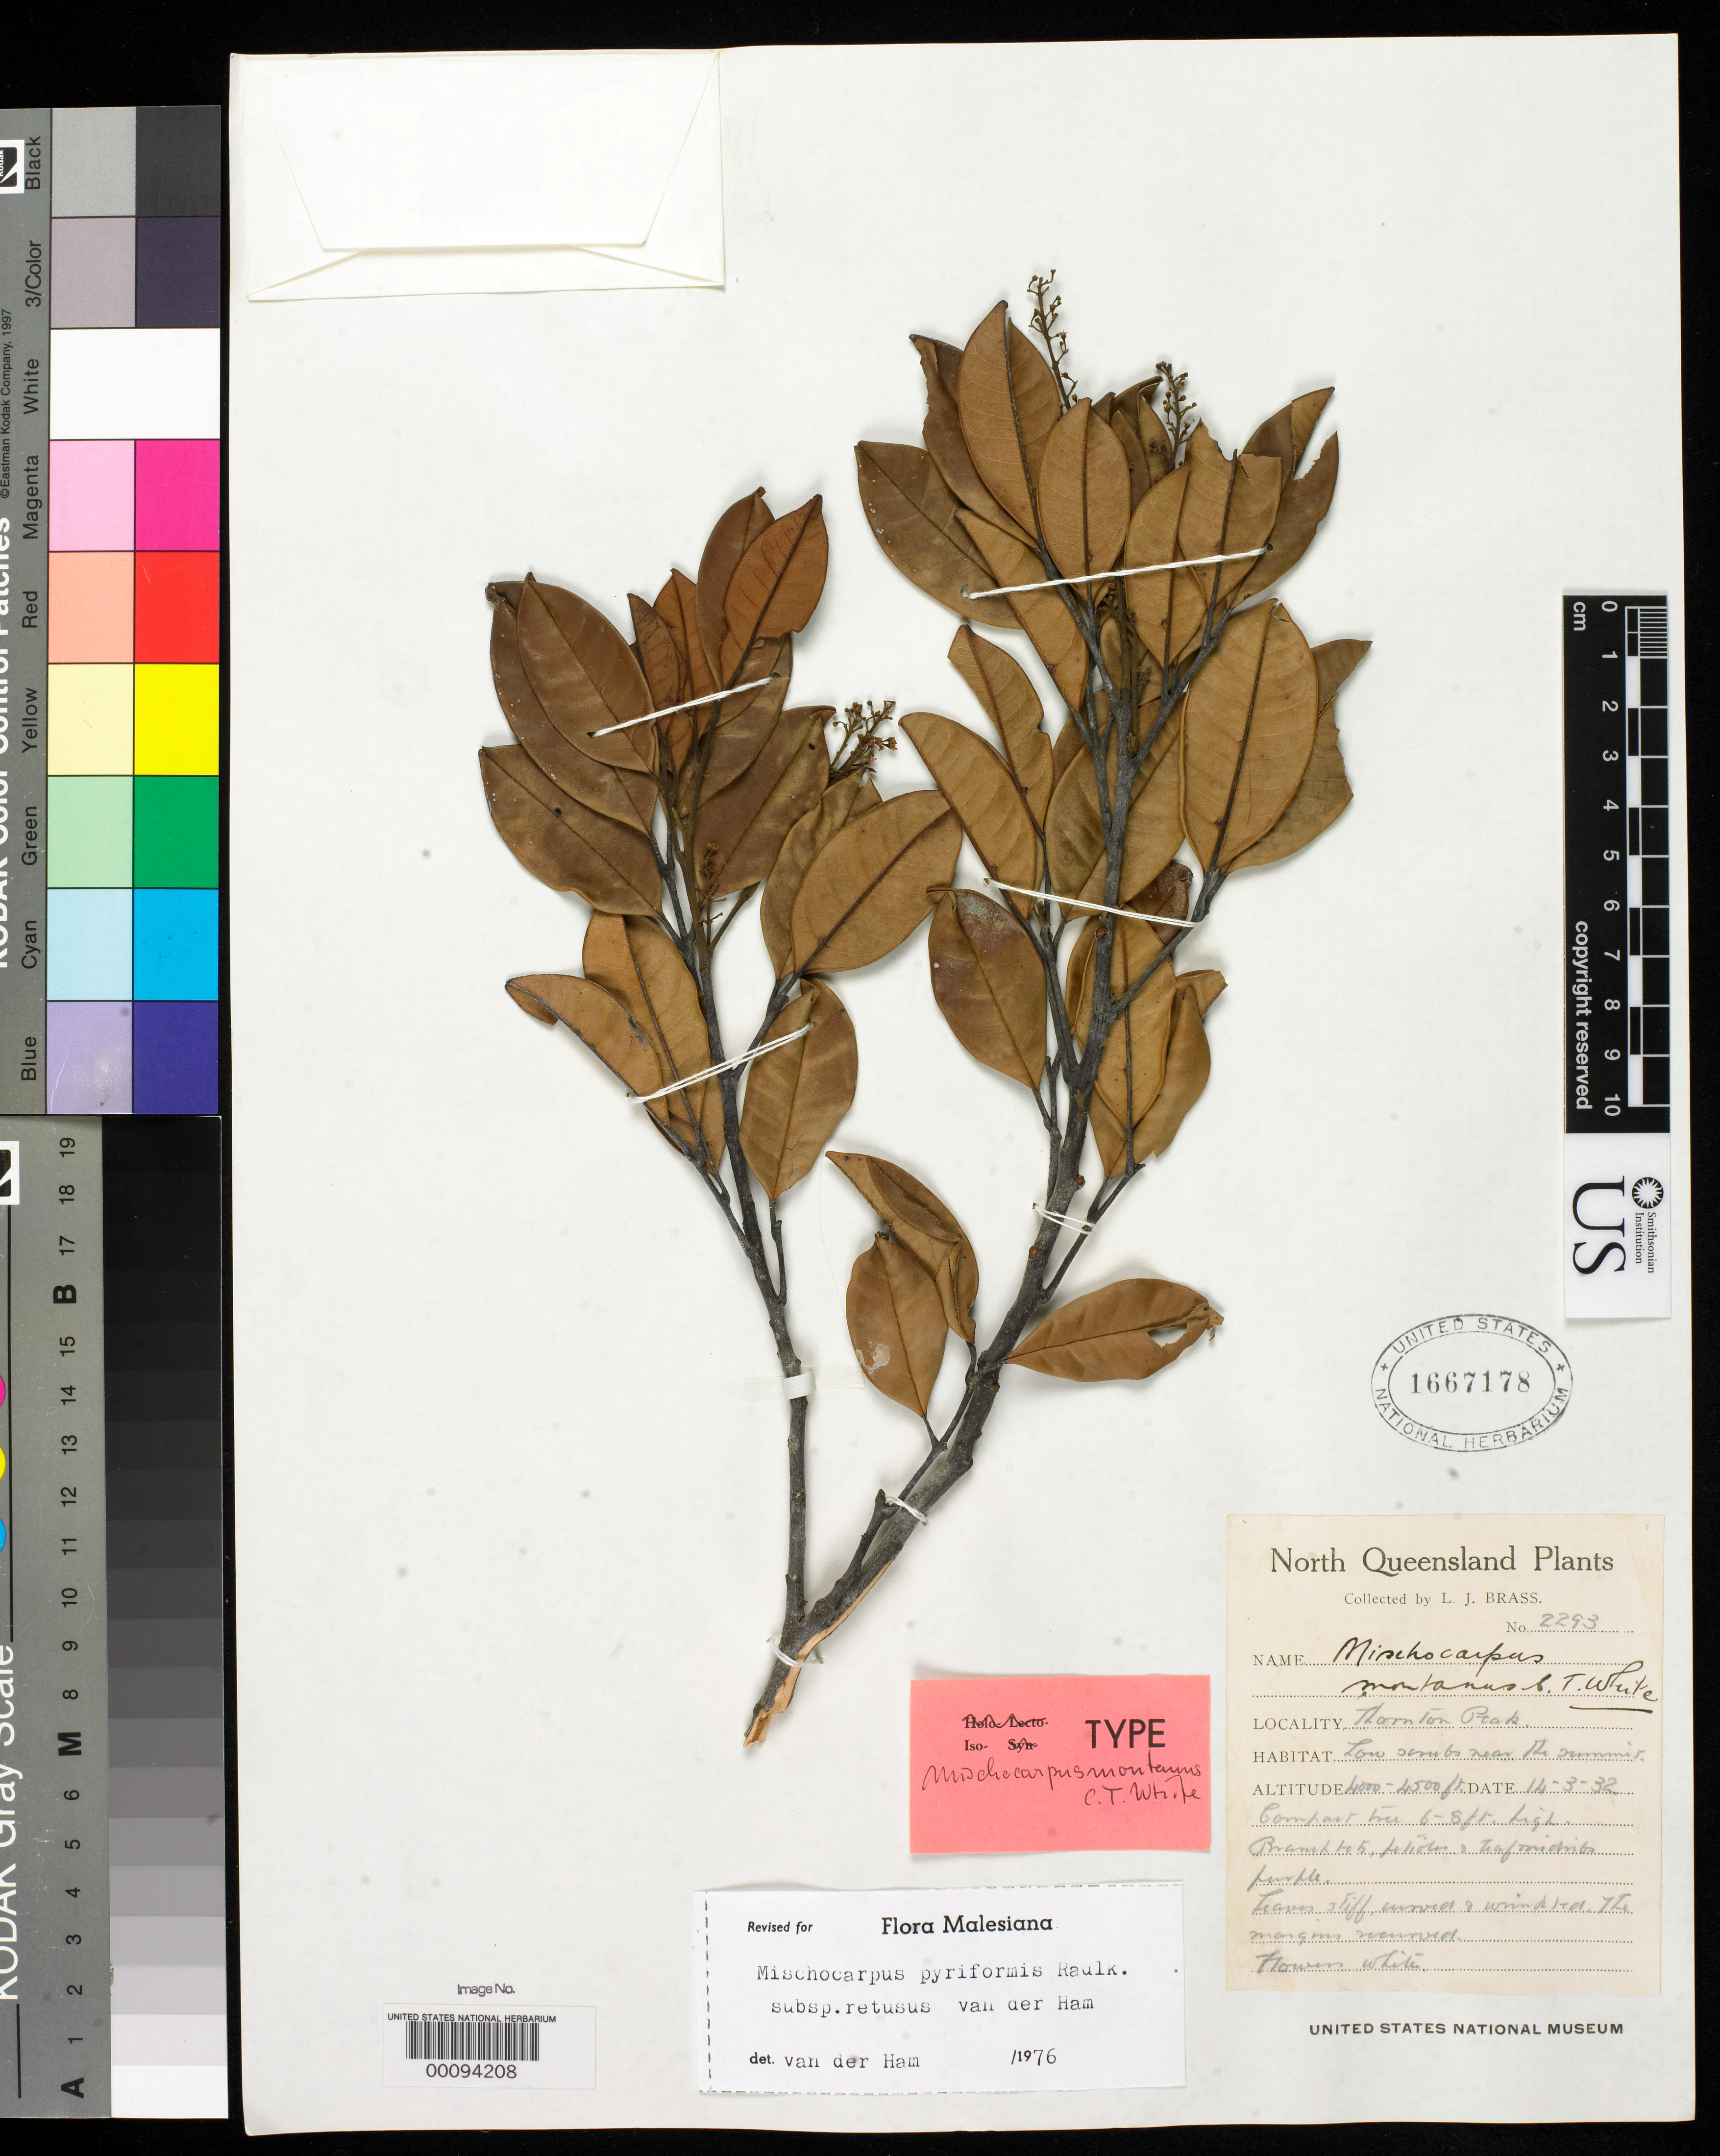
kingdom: Plantae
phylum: Tracheophyta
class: Magnoliopsida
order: Sapindales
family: Sapindaceae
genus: Mischocarpus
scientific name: Mischocarpus montanus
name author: C.T. White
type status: Isotype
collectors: L. J. Brass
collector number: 2293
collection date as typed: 14 Mar 1932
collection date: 1932-03-14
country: Australia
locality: Thornton Peak.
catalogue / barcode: US 1667178